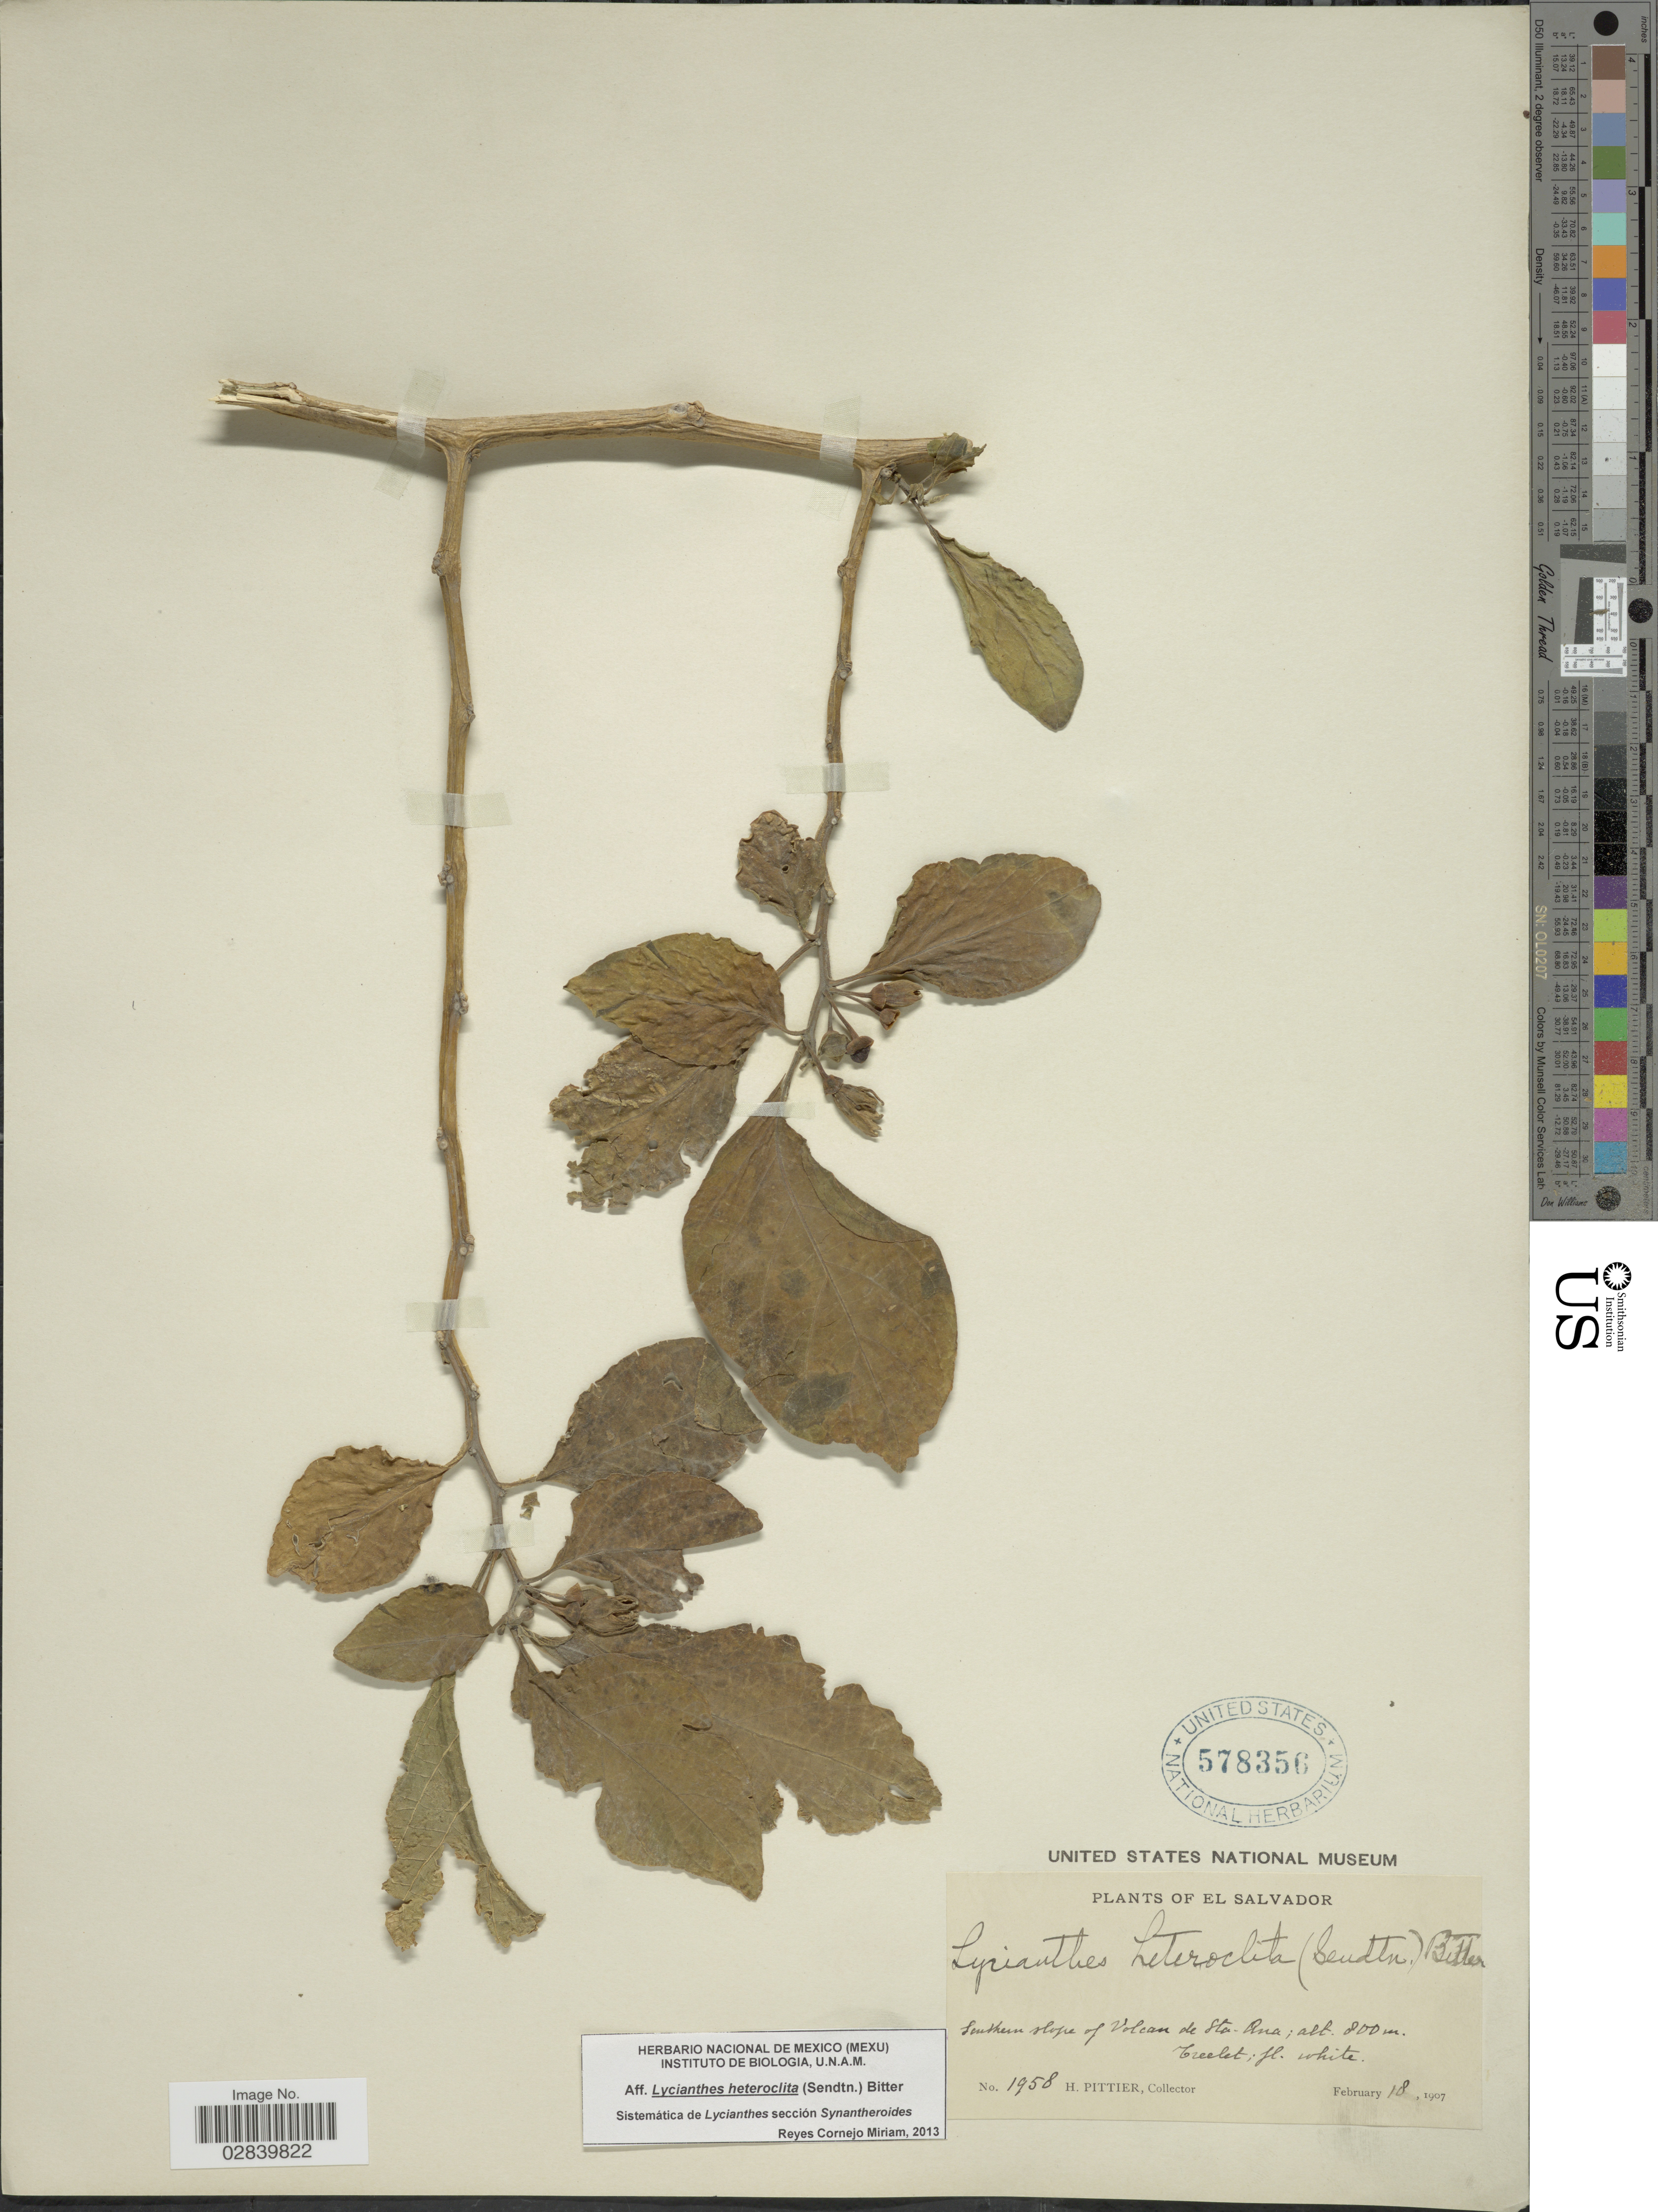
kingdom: Plantae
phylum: Tracheophyta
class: Magnoliopsida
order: Solanales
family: Solanaceae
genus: Lycianthes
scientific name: Lycianthes heteroclita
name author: (Sendtn.) Bitter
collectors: H. F. Pittier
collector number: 1958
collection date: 1907-02-18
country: El Salvador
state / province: Santa Ana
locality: Southern slope of Volcan de Sta. Ana.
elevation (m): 800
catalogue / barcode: US 578356